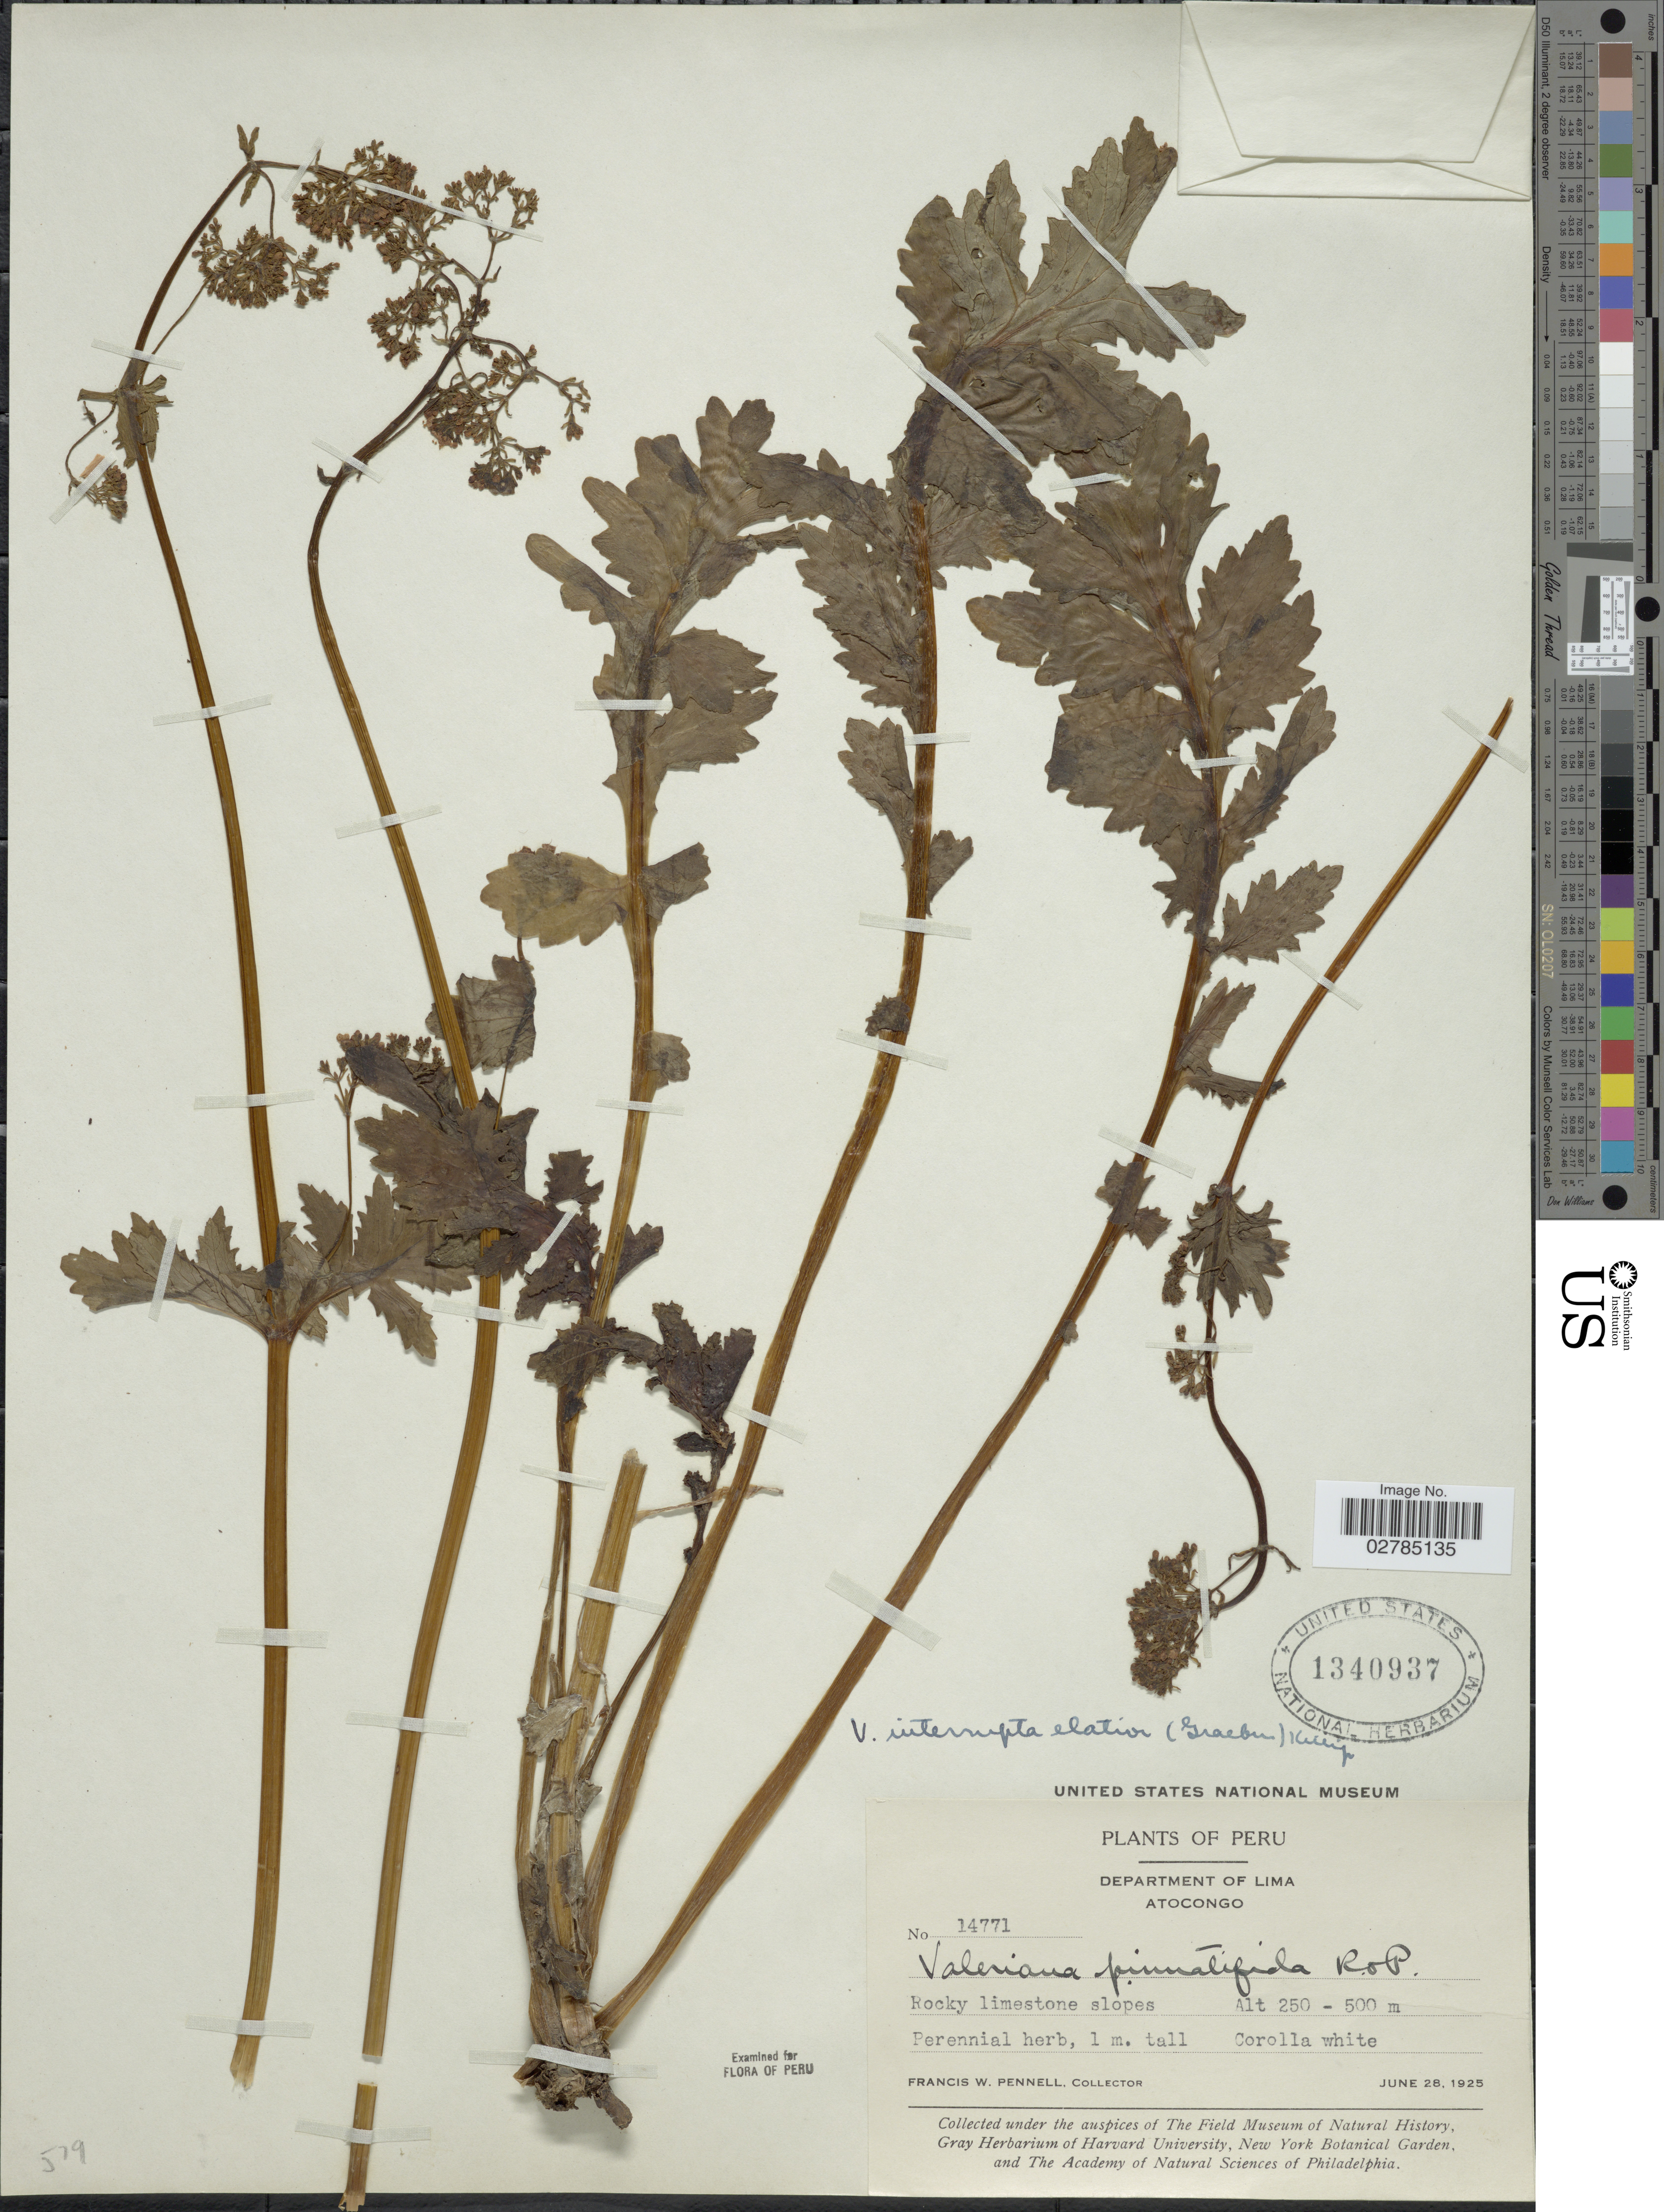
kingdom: Plantae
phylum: Tracheophyta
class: Magnoliopsida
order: Dipsacales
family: Caprifoliaceae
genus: Valeriana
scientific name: Valeriana pinnatifida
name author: Ruiz & Pav.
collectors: F. W. Pennell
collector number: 14771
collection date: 1925-06-28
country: Peru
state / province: Lima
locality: Department of Lima, Atocongo.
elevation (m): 250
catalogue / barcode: US 1340937